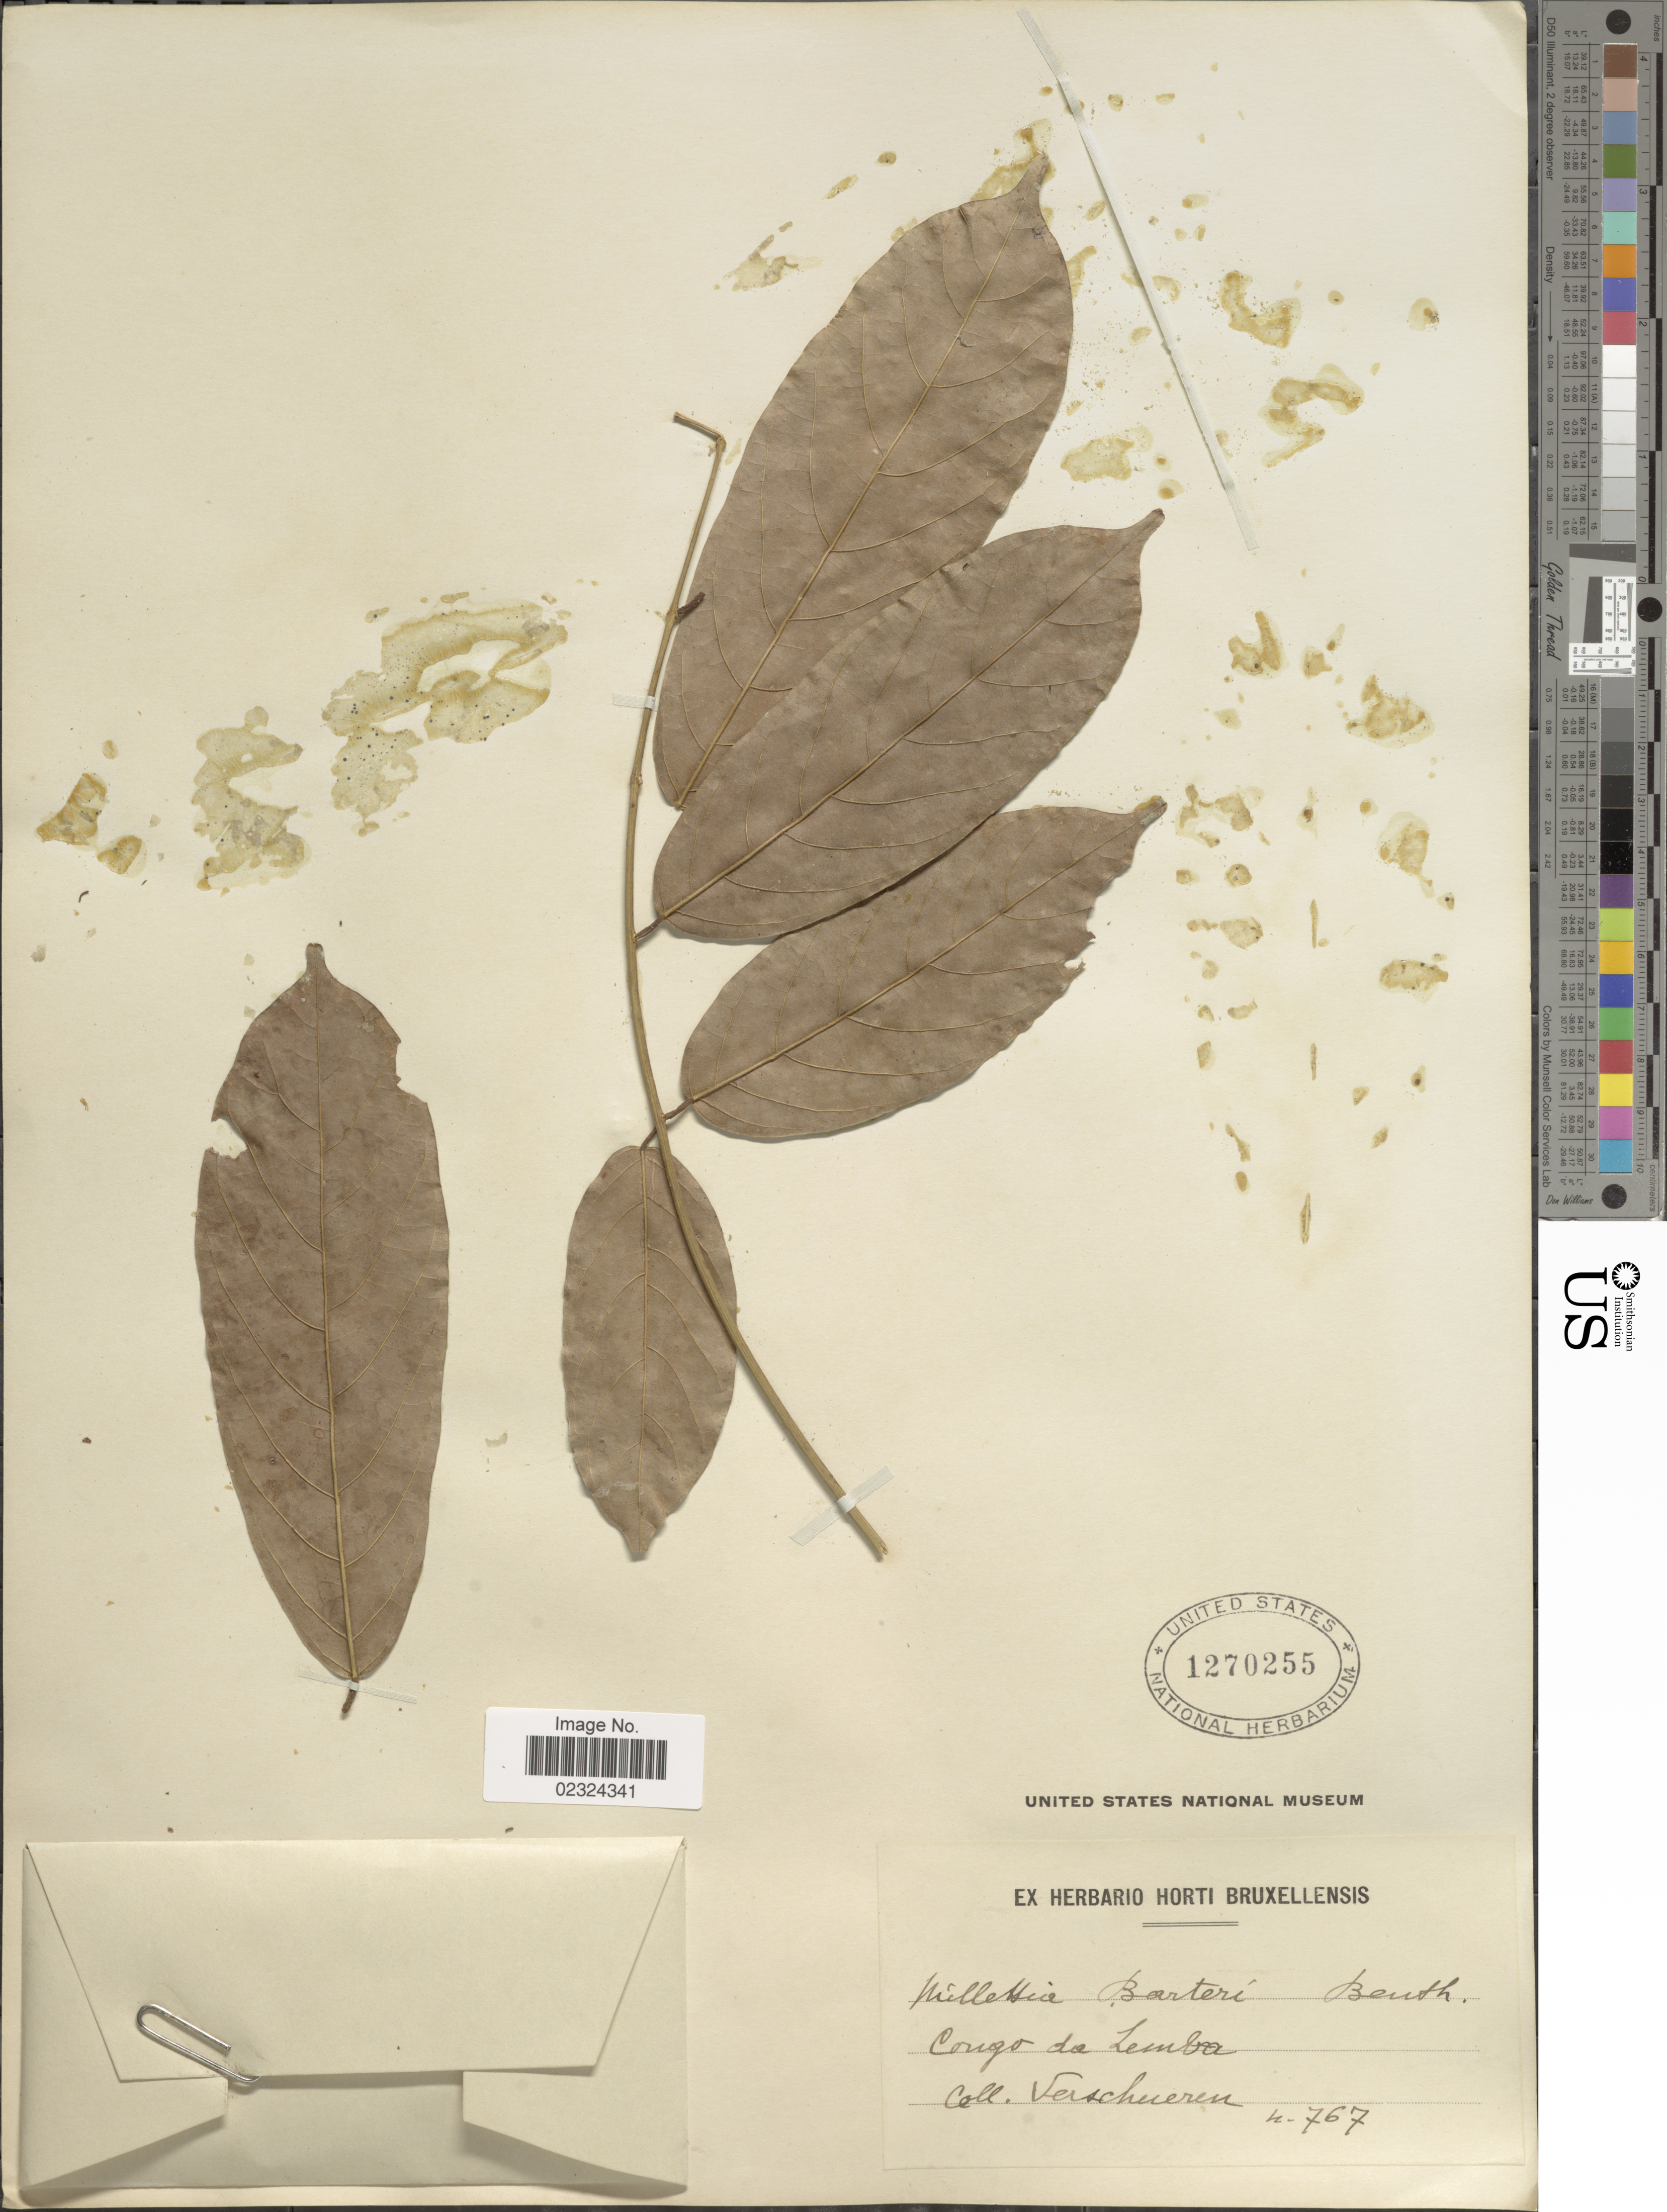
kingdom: Plantae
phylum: Tracheophyta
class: Magnoliopsida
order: Fabales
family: Fabaceae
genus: Millettia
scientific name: Millettia barteri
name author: (Benth.) Dunn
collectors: R. Verschueren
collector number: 767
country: Congo, Democratic Republic of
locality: Congo de Lemba.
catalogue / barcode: US 1270255